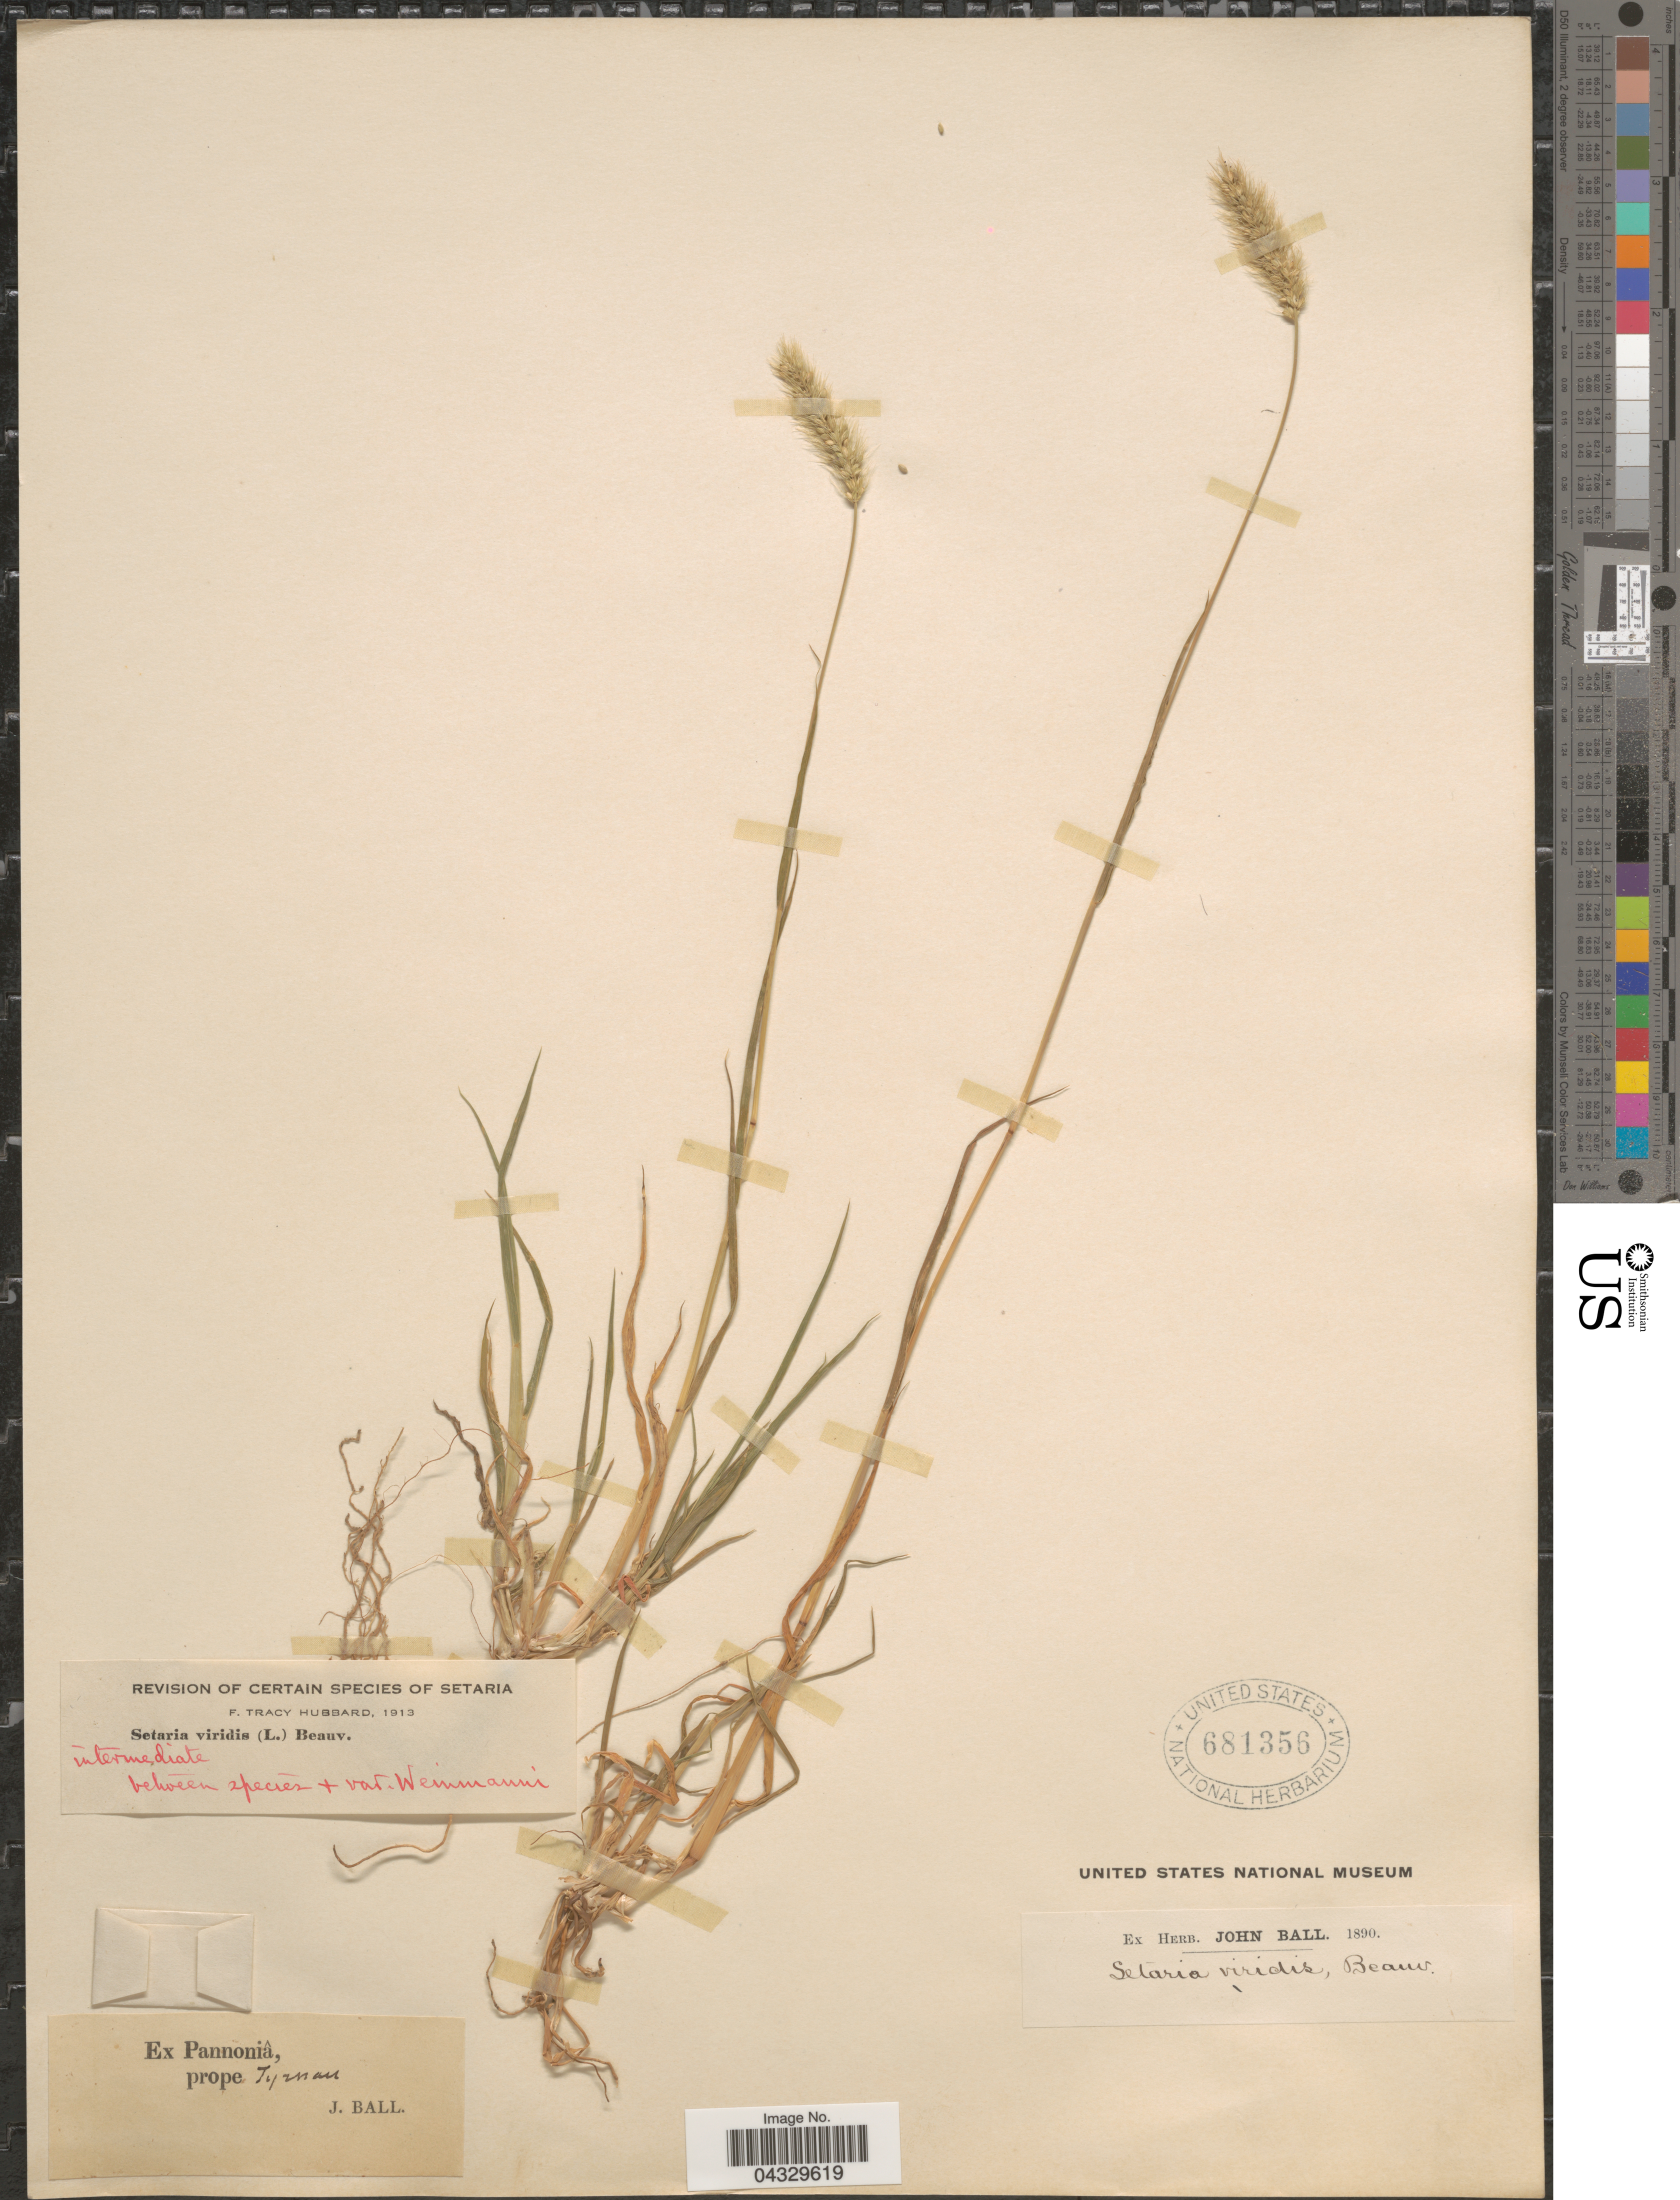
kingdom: Plantae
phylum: Tracheophyta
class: Liliopsida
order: Poales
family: Poaceae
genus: Setaria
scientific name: Setaria viridis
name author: (L.) P. Beauv.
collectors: J. Ball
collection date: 1890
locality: Ex Pannoniâ, prope Tyman.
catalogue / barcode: US 681356